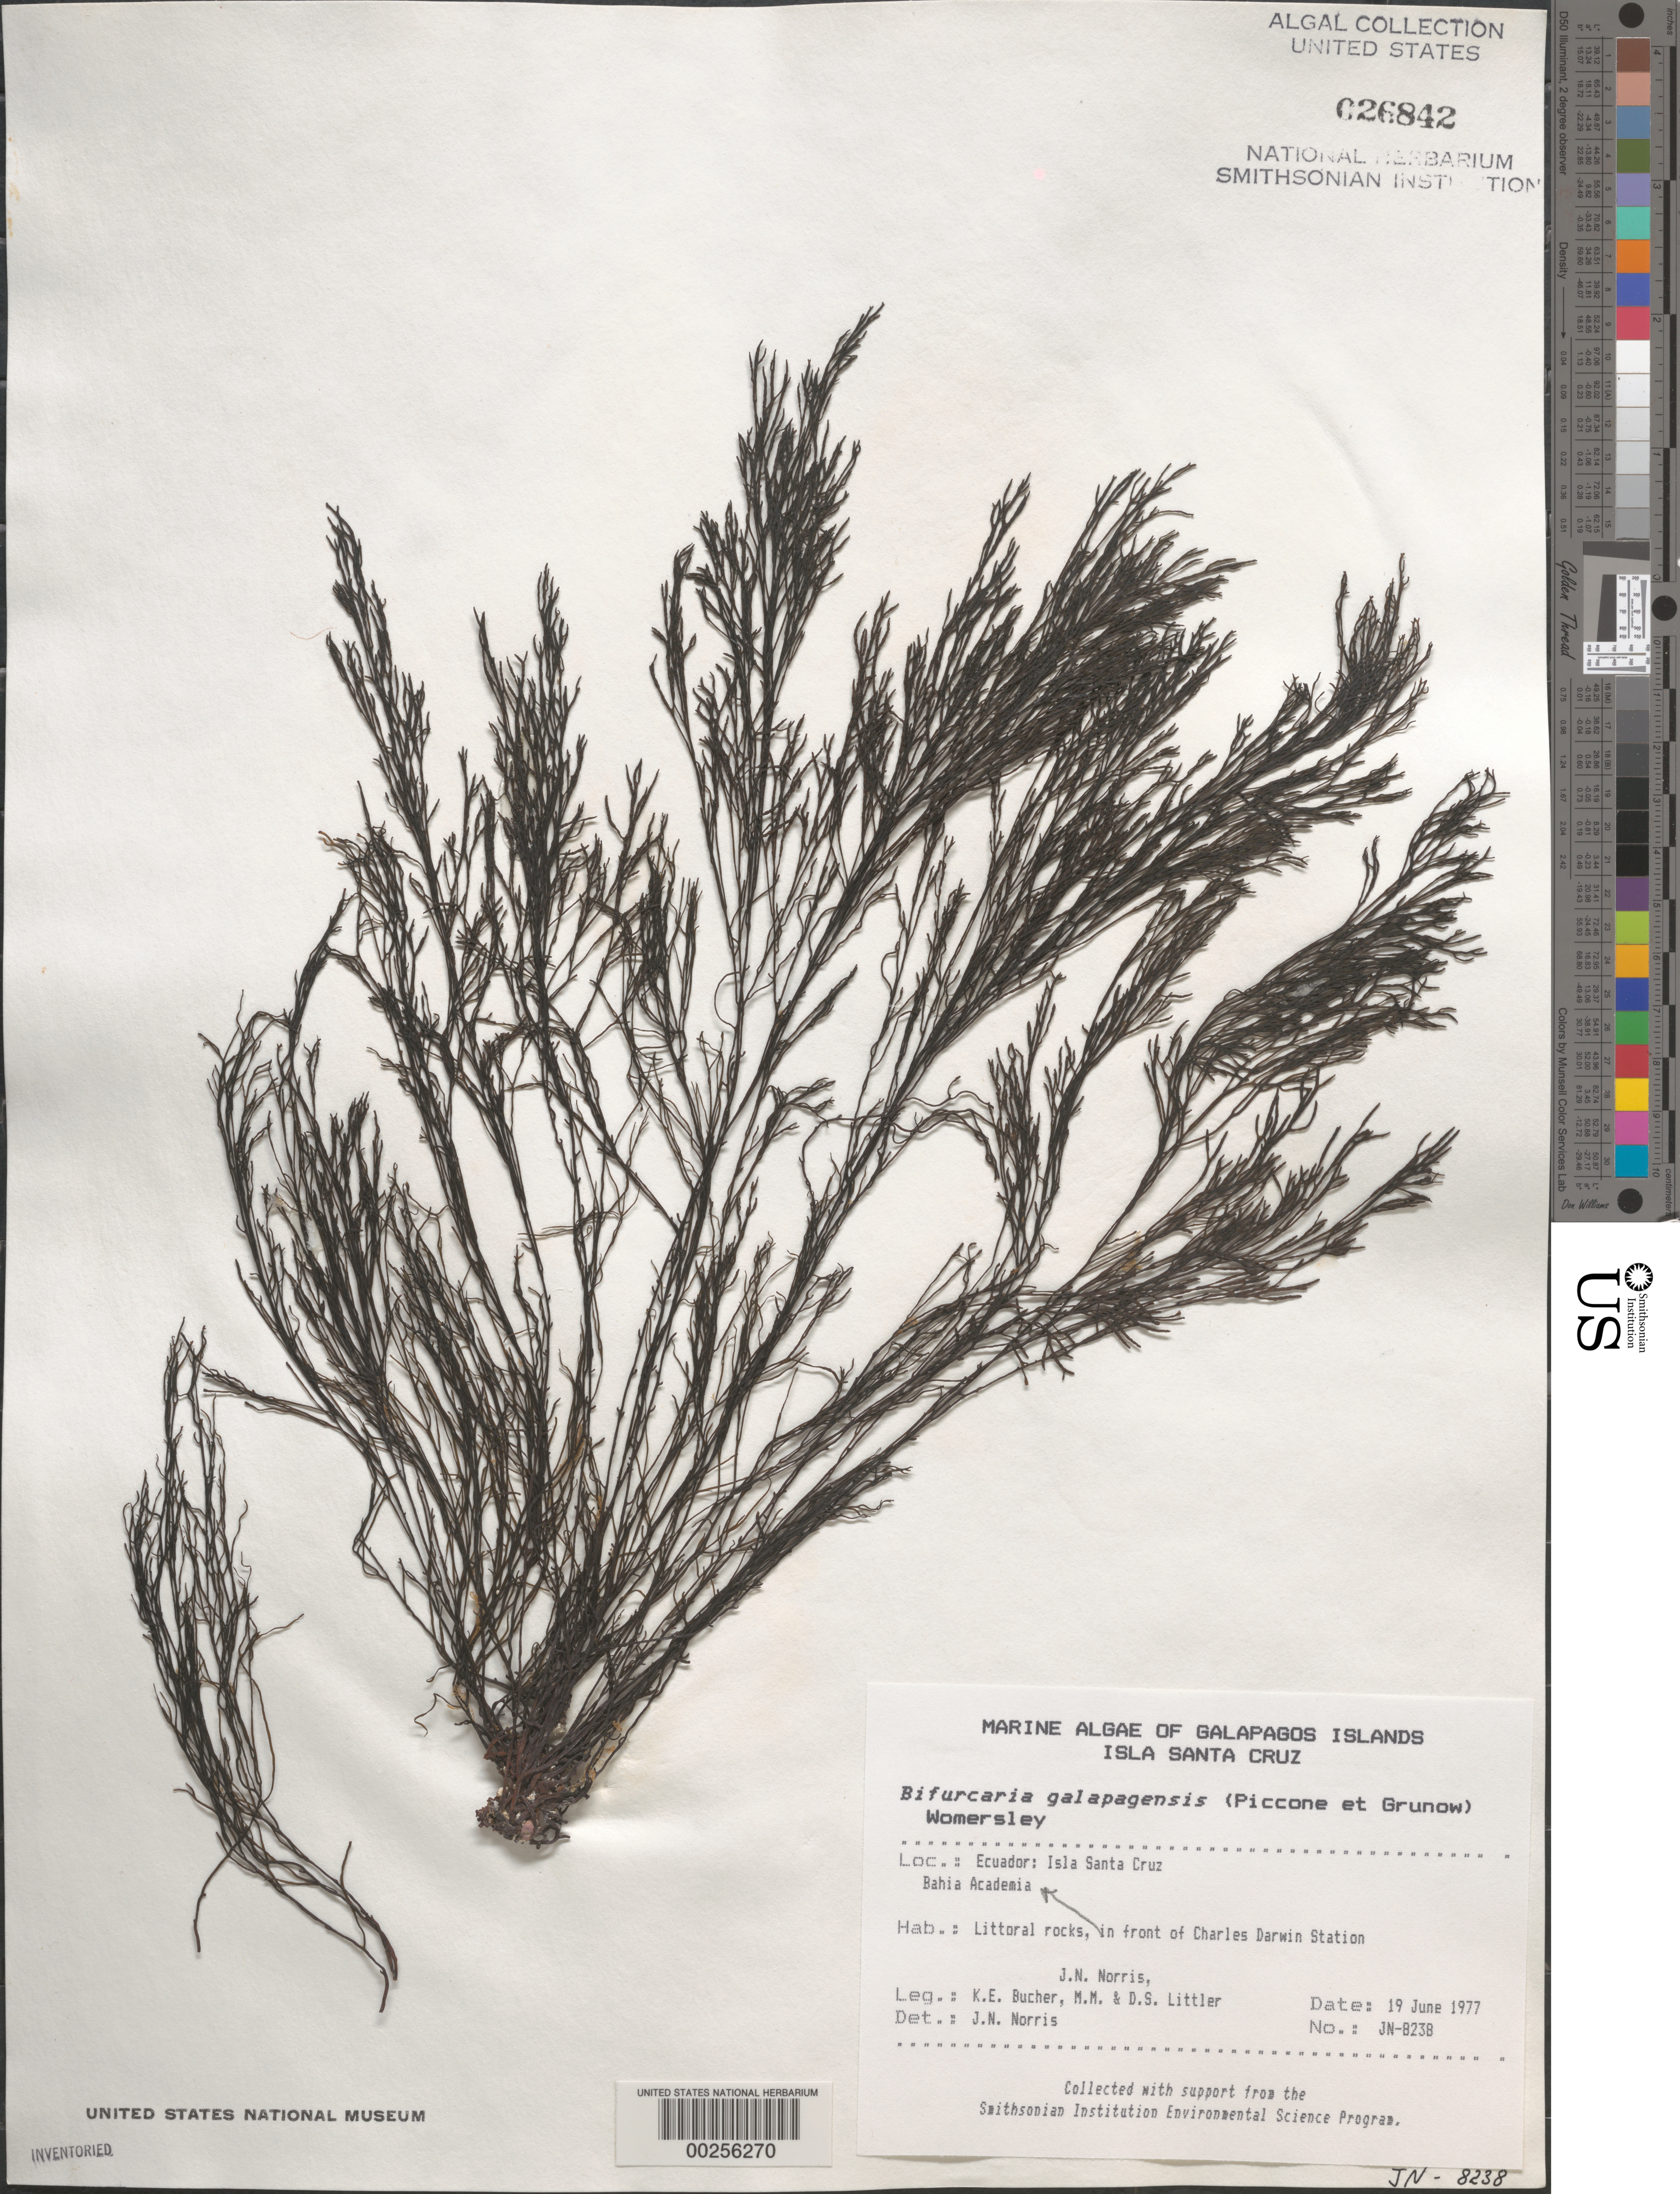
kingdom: Chromista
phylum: Ochrophyta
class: Phaeophyceae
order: Fucales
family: Sargassaceae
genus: Bifurcaria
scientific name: Bifurcaria galapagensis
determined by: Norris, James N.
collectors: J. N. Norris, K. E. Bucher, M. M. Littler & D. S. Littler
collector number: JN-8238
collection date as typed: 19 Jun 1977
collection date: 1977-06-19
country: Ecuador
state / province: Colón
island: Santa Cruz [Indefatigable, Chaves]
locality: Bahia Academia, Charles Darwin Station shore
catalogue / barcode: US 26842